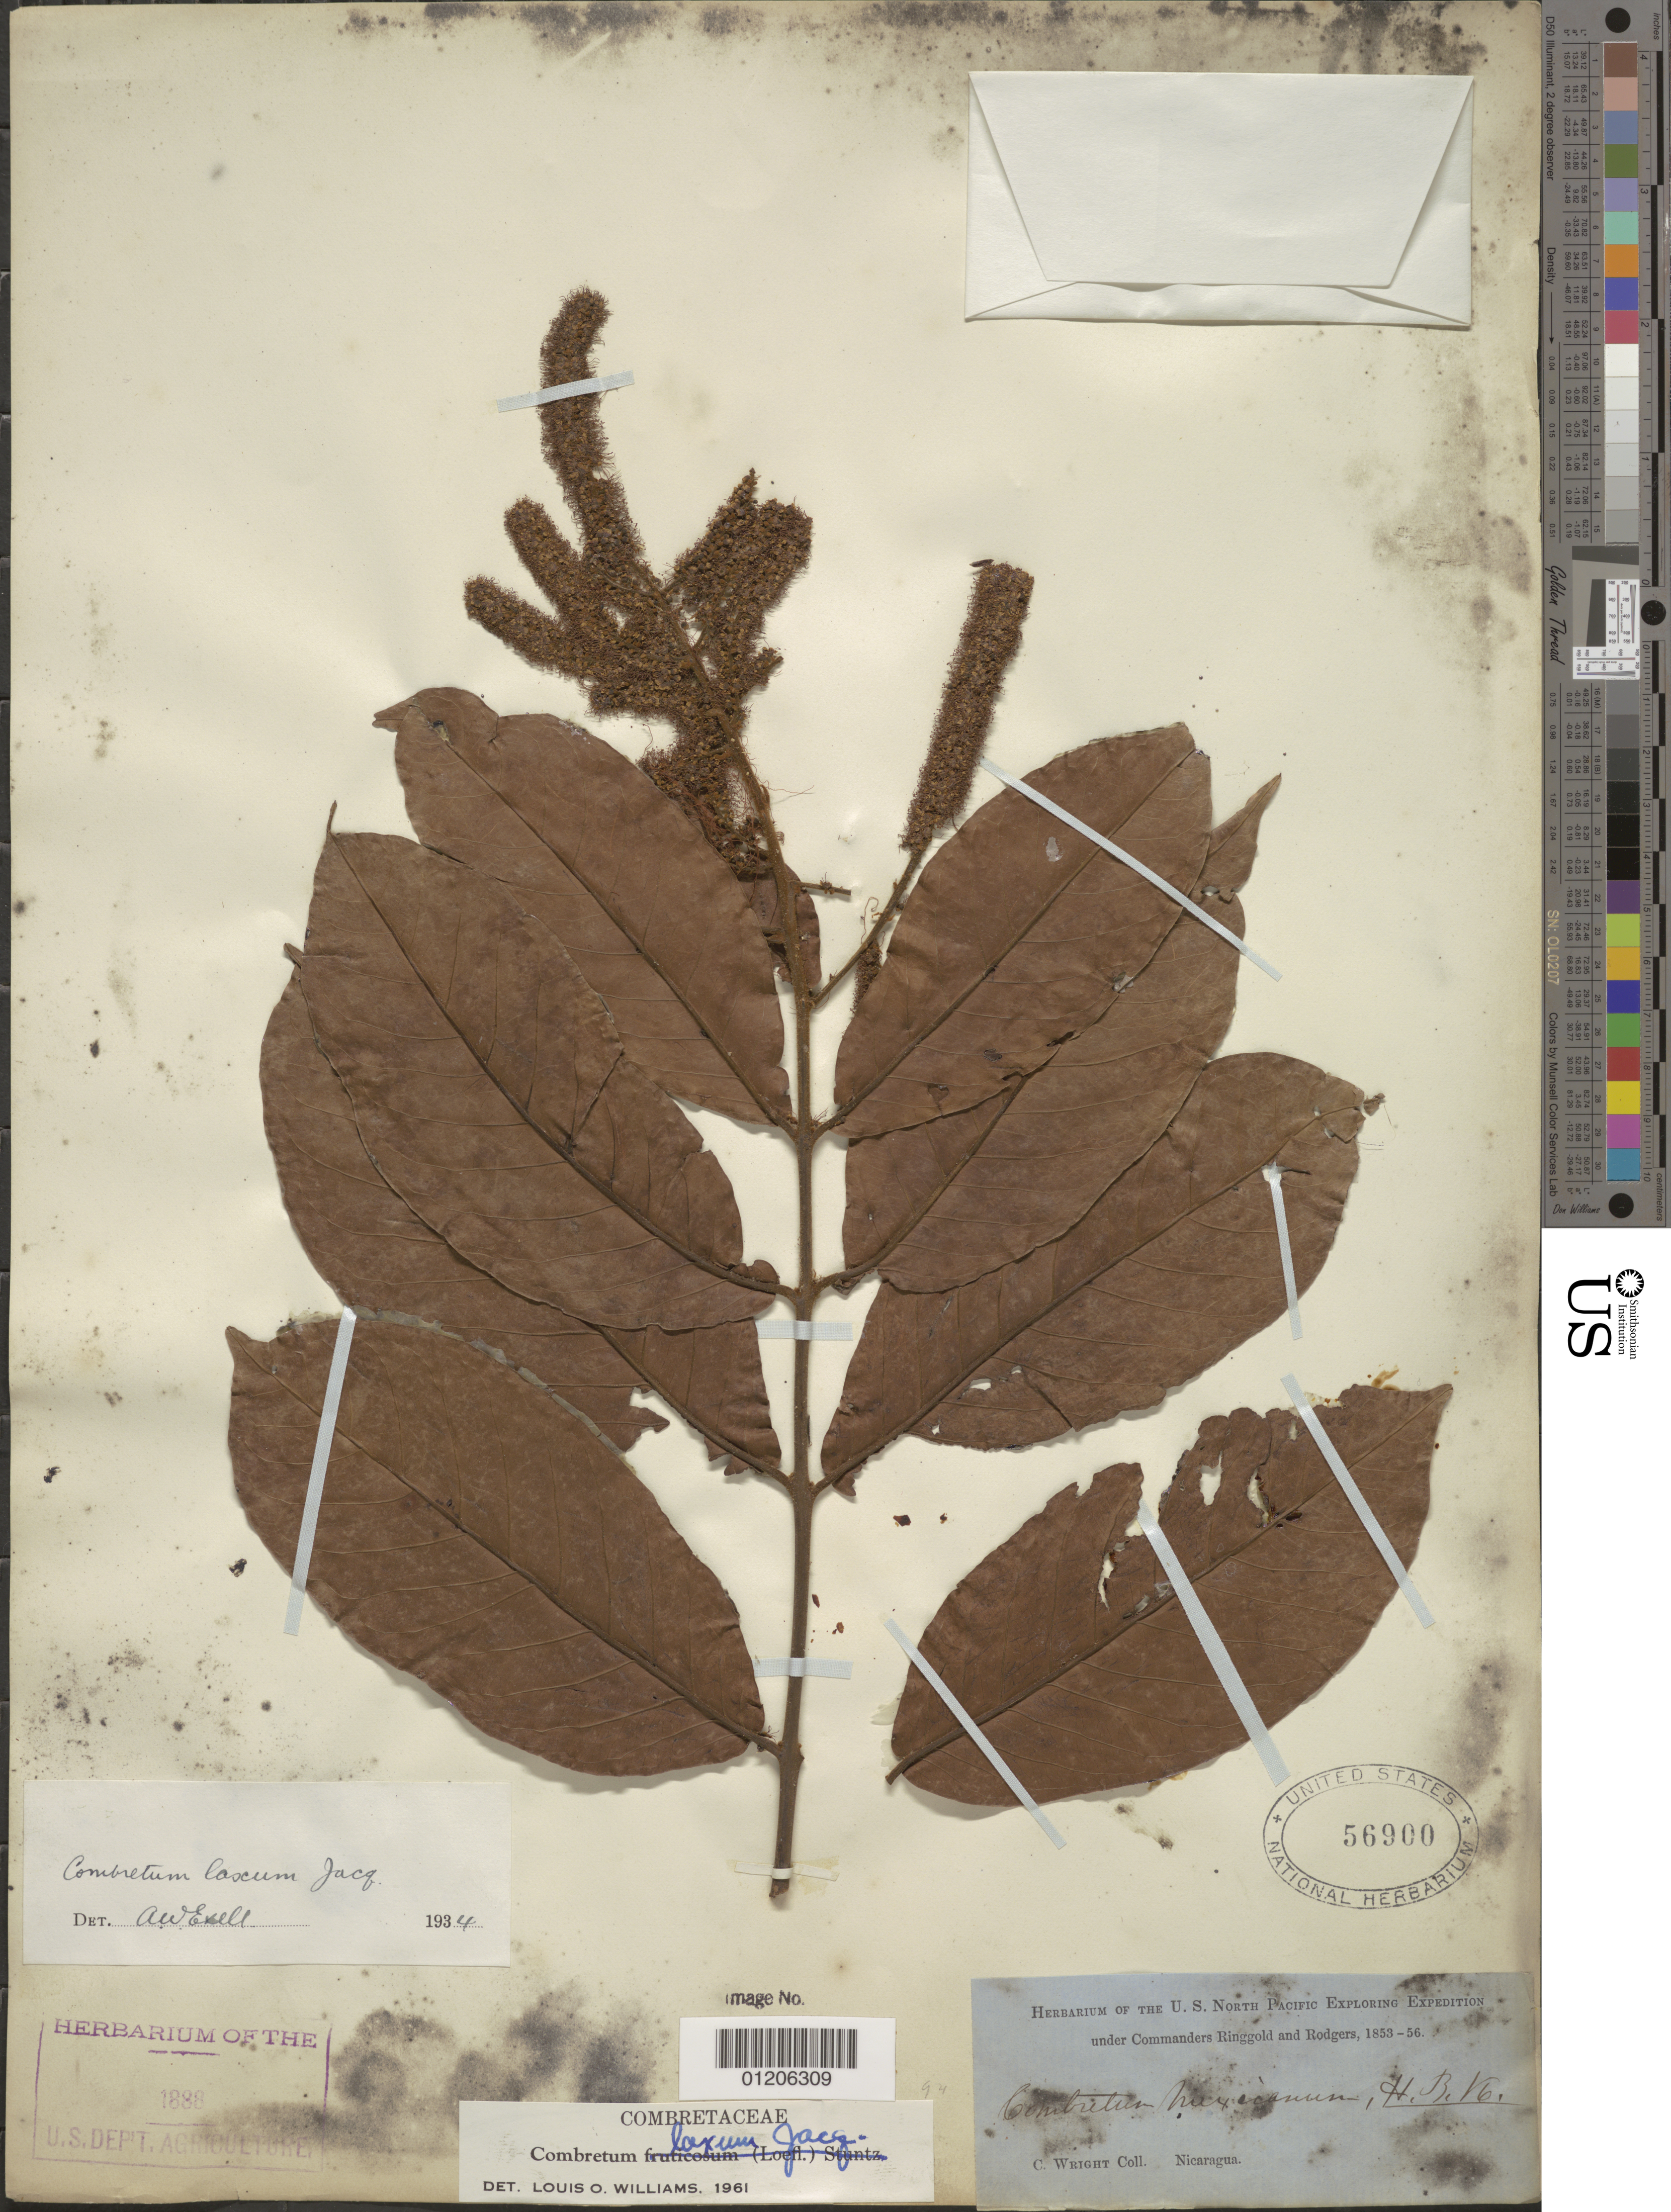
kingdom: Plantae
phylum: Tracheophyta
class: Magnoliopsida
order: Myrtales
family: Combretaceae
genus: Combretum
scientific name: Combretum laxum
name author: Jacq.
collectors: C. Wright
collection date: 1853/1856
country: Nicaragua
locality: U.S. North Pacific Exploring Expedition under Commanders Ringgold and Rodgers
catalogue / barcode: US 56900